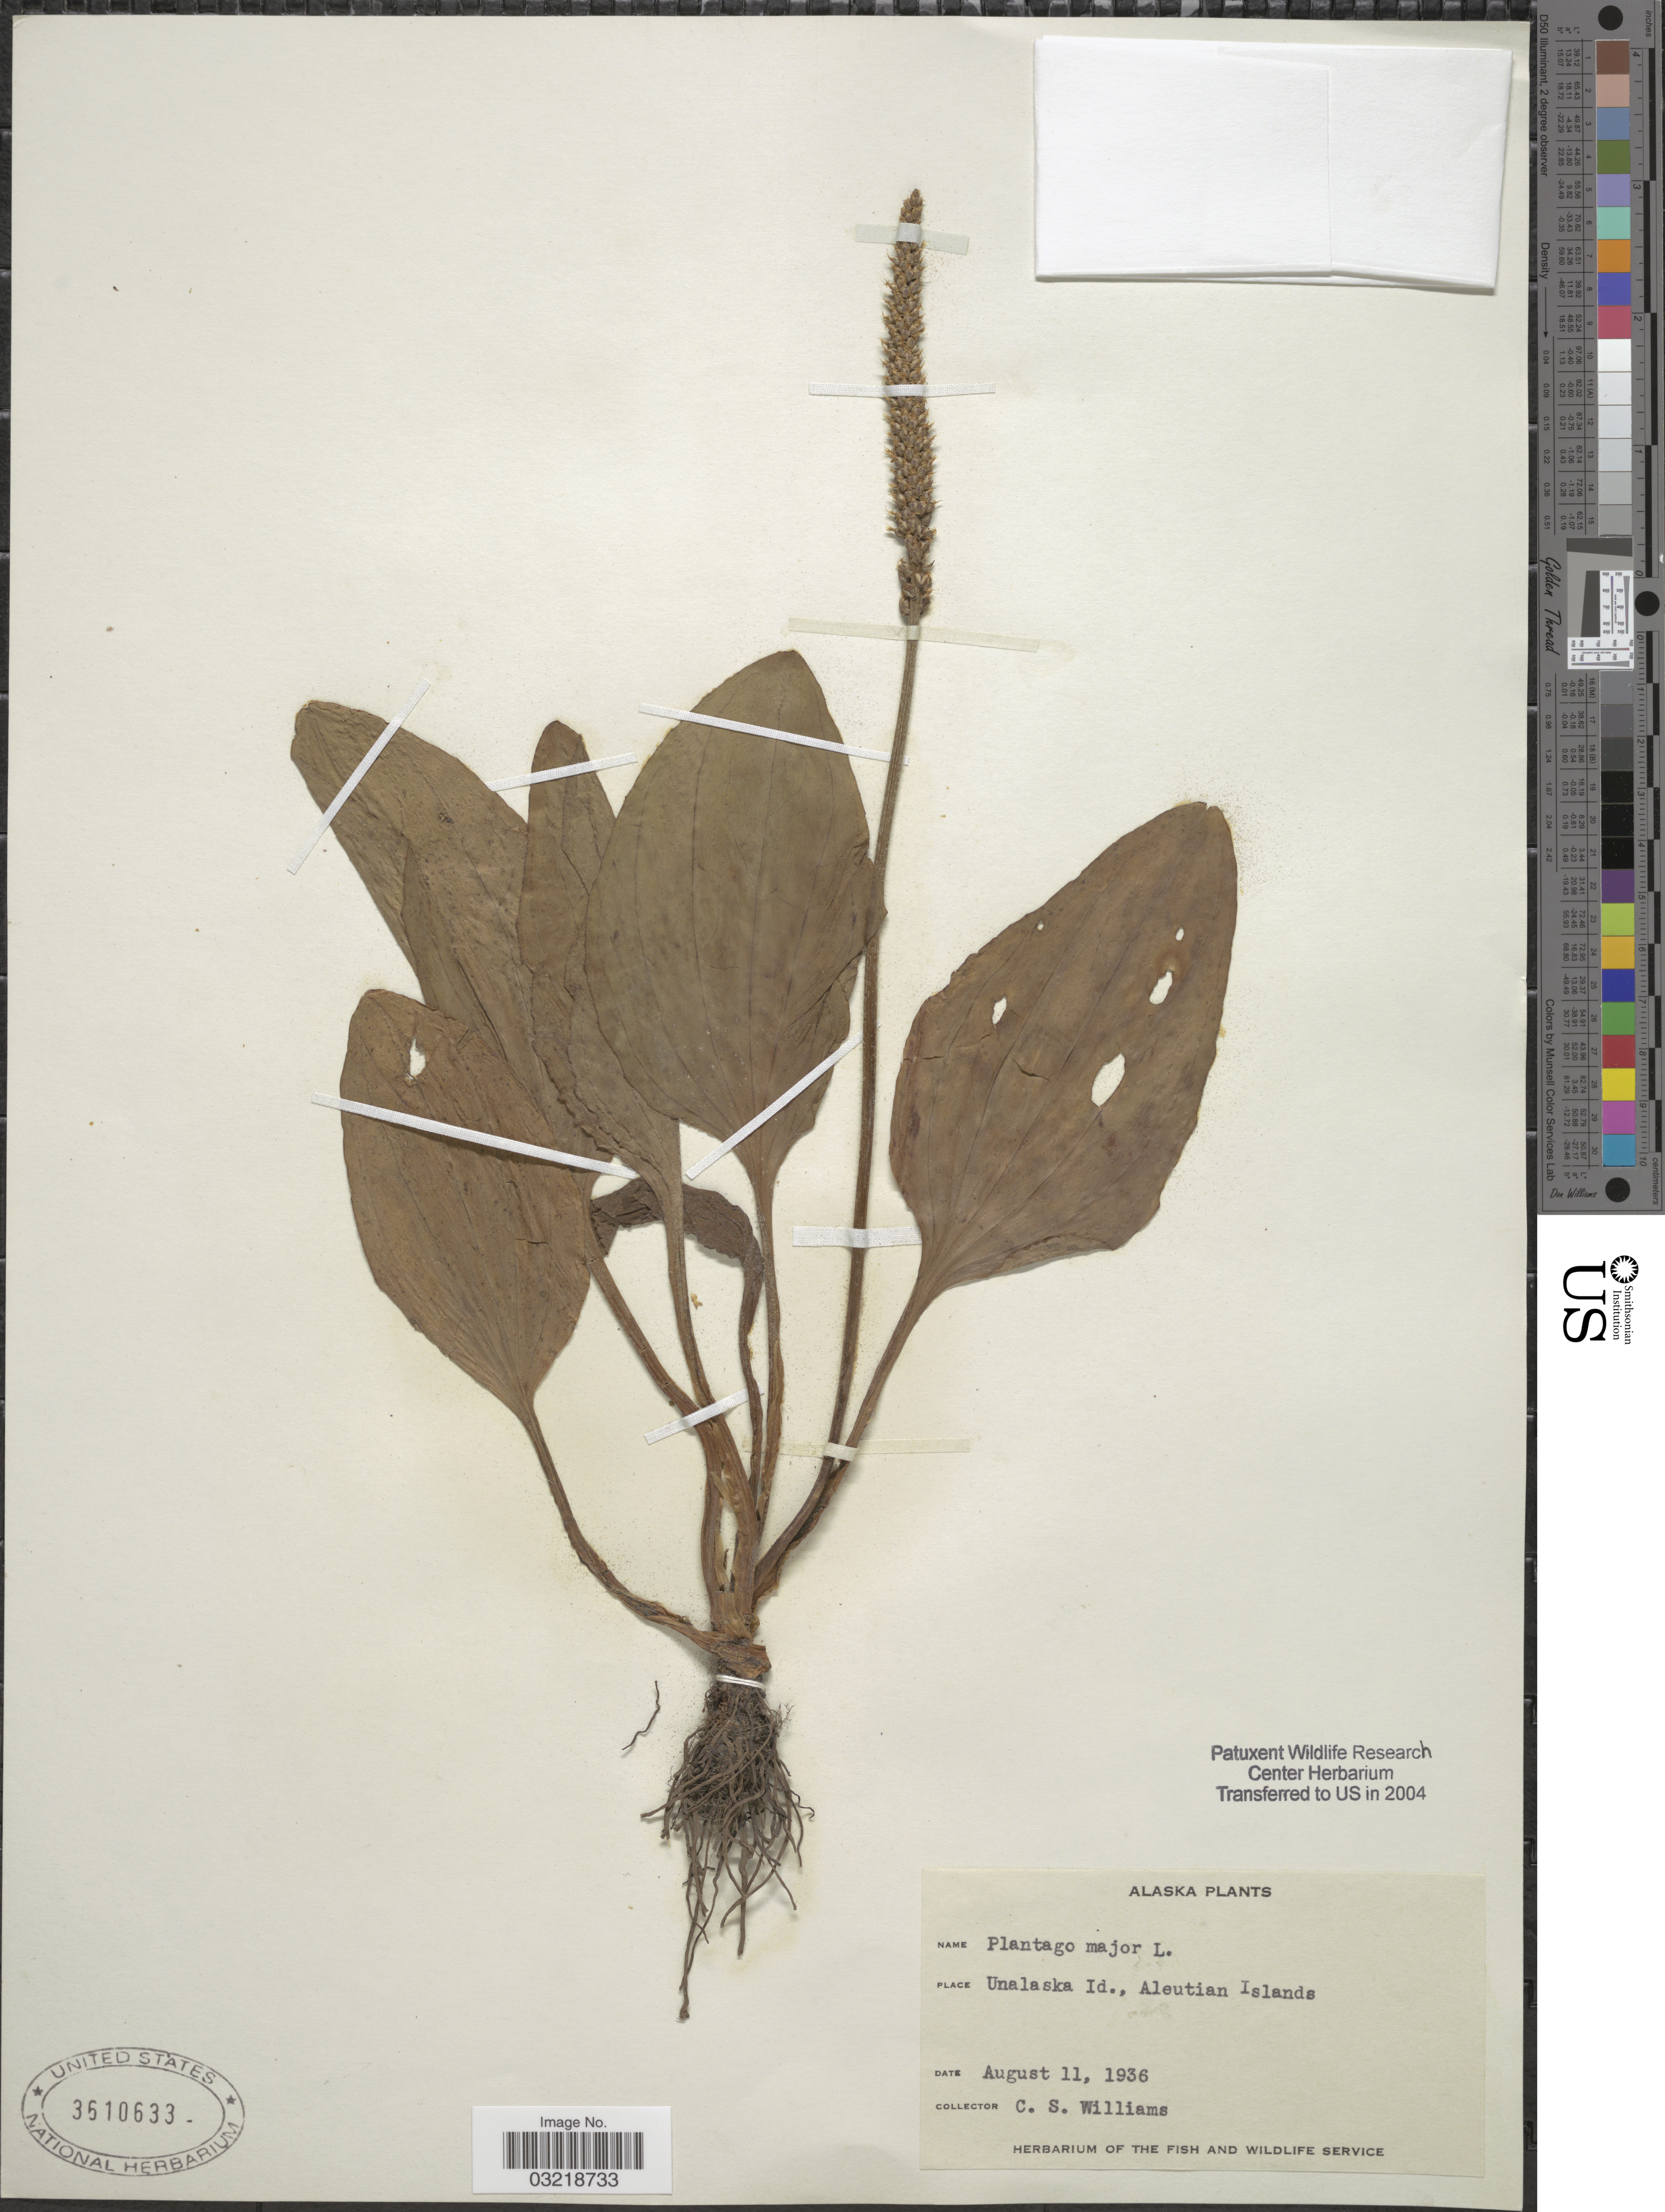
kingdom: Plantae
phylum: Tracheophyta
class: Magnoliopsida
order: Lamiales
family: Plantaginaceae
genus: Plantago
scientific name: Plantago major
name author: L.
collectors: C. Williams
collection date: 1936-08-11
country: United States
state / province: Alaska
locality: Unalaska Id., Aleutian Islands.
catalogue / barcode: US 3610633